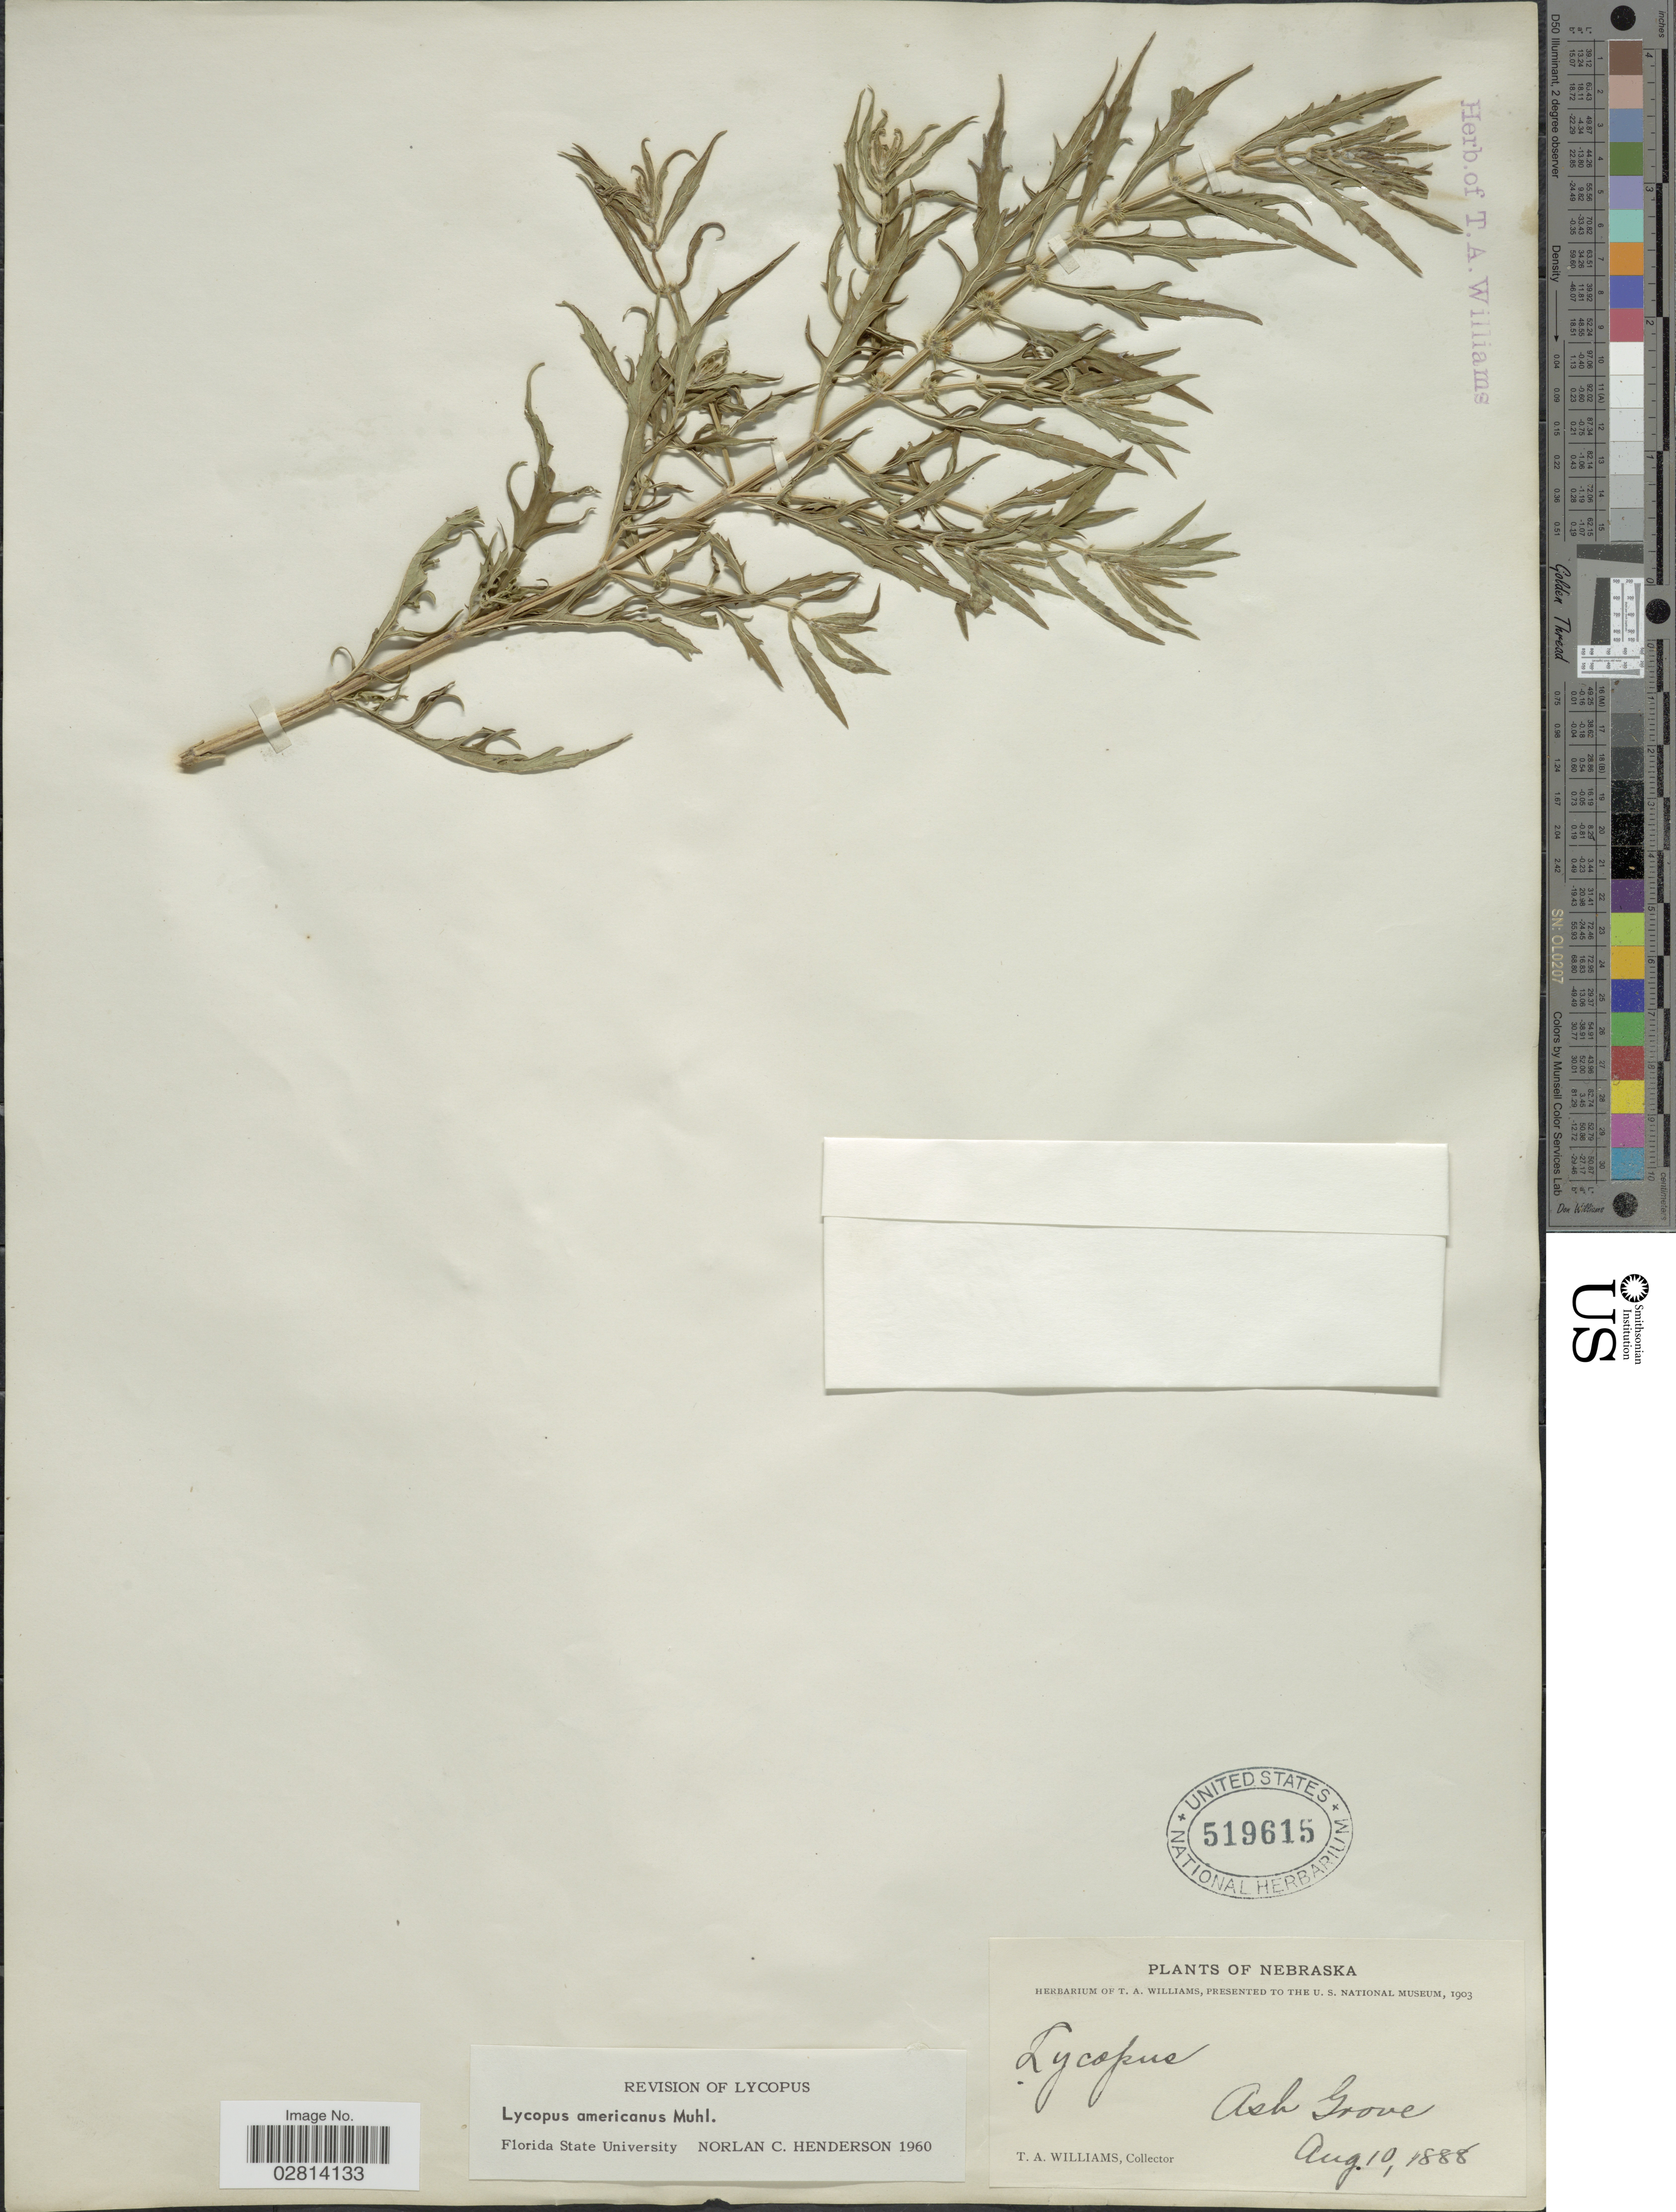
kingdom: Plantae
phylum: Tracheophyta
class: Magnoliopsida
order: Lamiales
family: Lamiaceae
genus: Lycopus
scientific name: Lycopus americanus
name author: Muhl. ex W.P.C. Barton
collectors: T. A. Williams (herbarium)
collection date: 1888-08-10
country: United States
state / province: Nebraska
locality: Ash Grove.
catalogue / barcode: US 519615